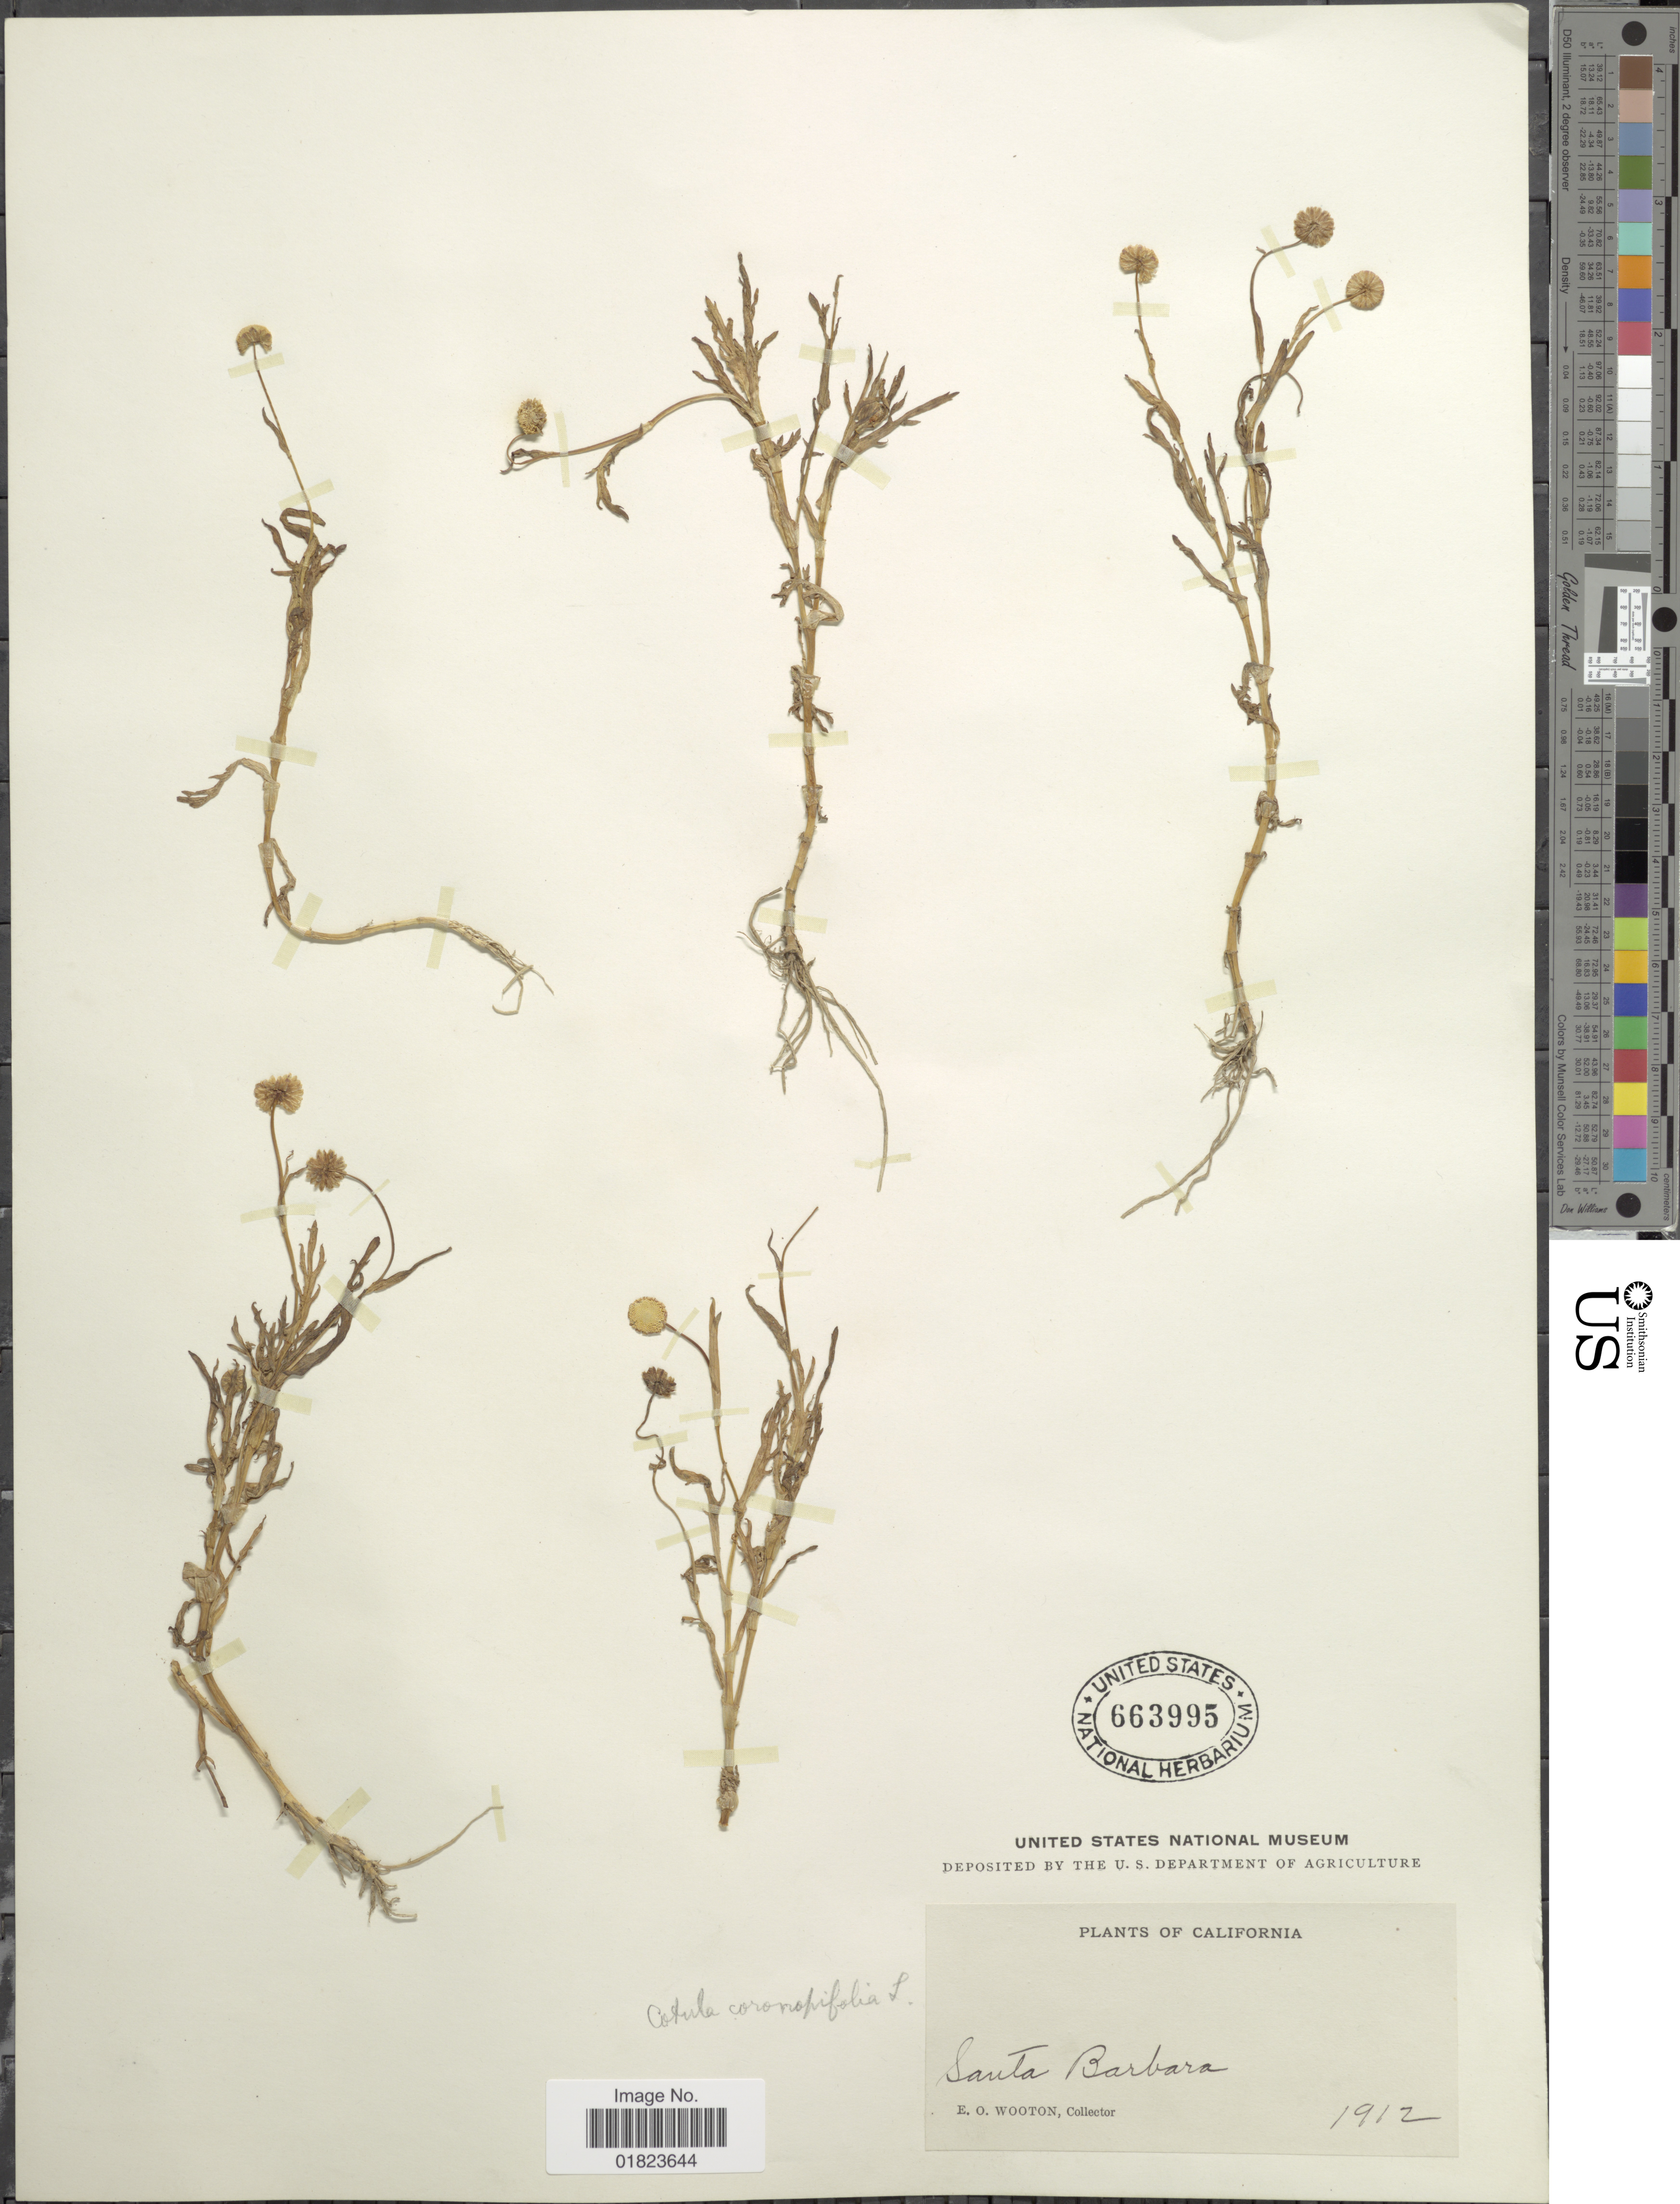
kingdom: Plantae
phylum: Tracheophyta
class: Magnoliopsida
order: Asterales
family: Asteraceae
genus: Cotula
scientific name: Cotula coronopifolia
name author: L.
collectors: E. O. Wooton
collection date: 1912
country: United States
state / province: California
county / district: Santa Barbara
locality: Santa Barbara, California.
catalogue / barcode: US 663995